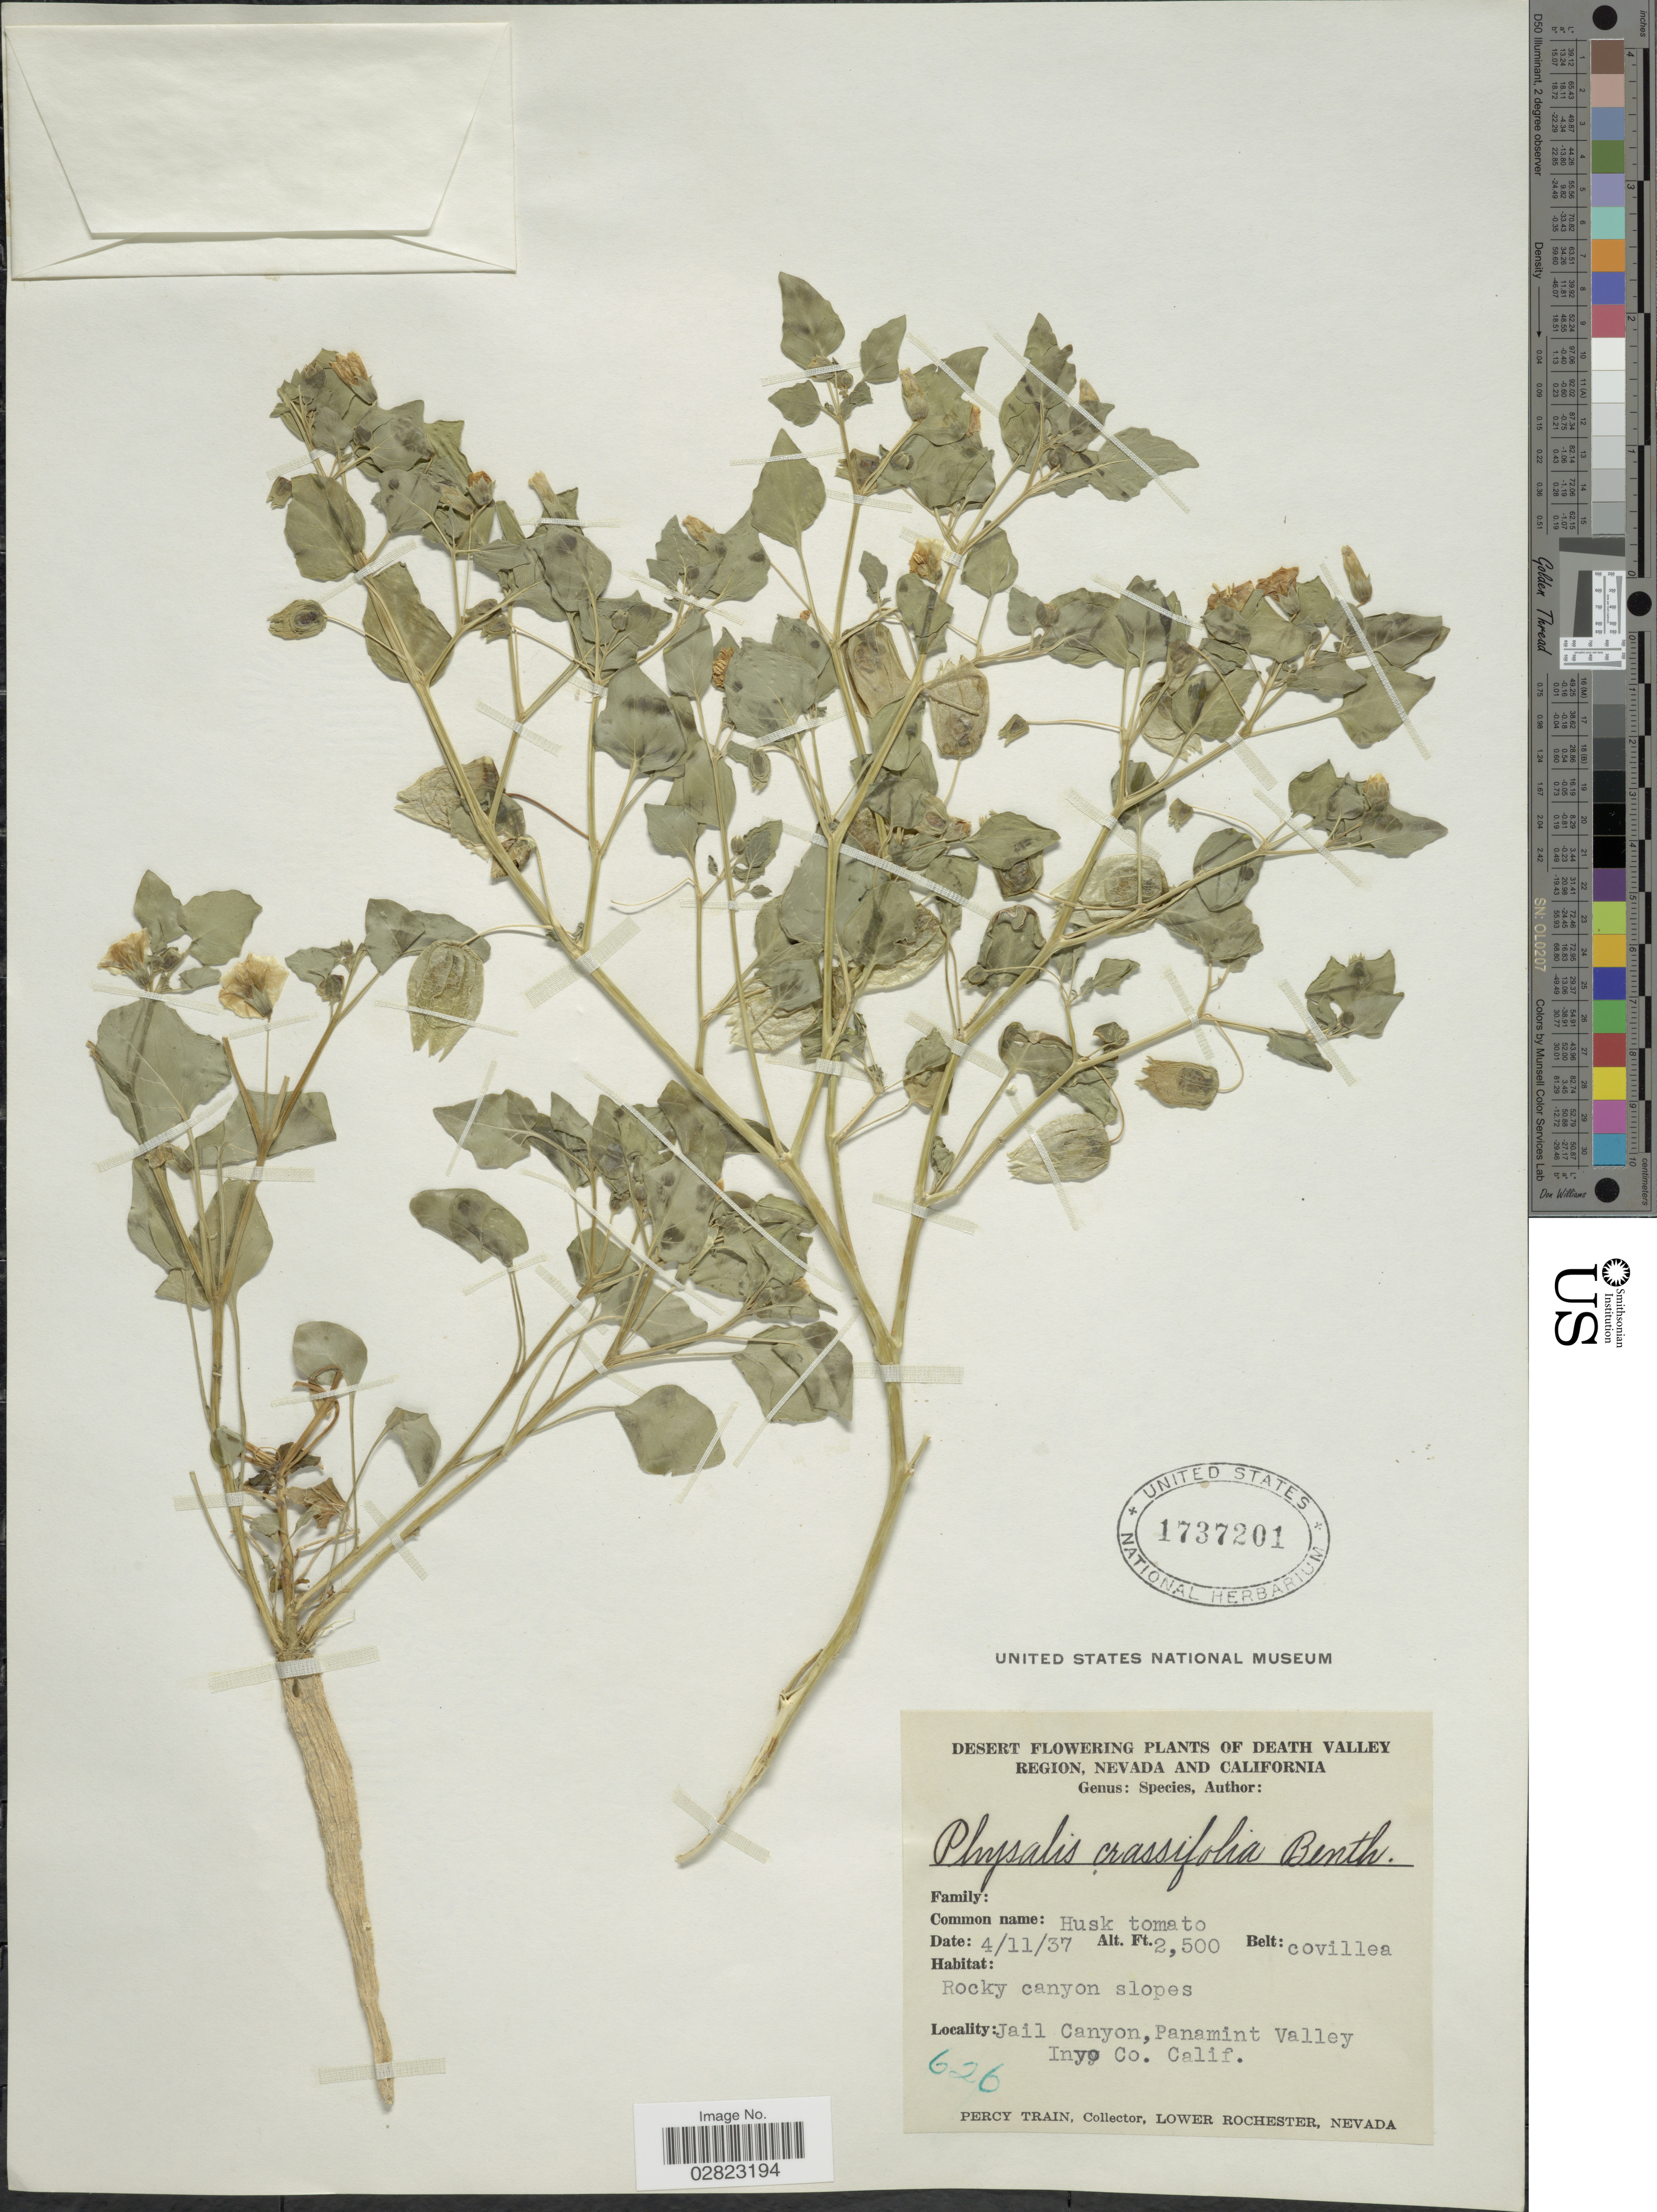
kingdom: Plantae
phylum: Tracheophyta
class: Magnoliopsida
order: Solanales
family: Solanaceae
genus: Physalis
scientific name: Physalis crassifolia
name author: Benth.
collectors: P. Train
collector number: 626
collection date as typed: Transcribed d/m/y: 4/11/37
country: United States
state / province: California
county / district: Inyo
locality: Death Valley Region, Jail Canyon, Panamint Valley, Inyo Co.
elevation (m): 762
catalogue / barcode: US 1737201